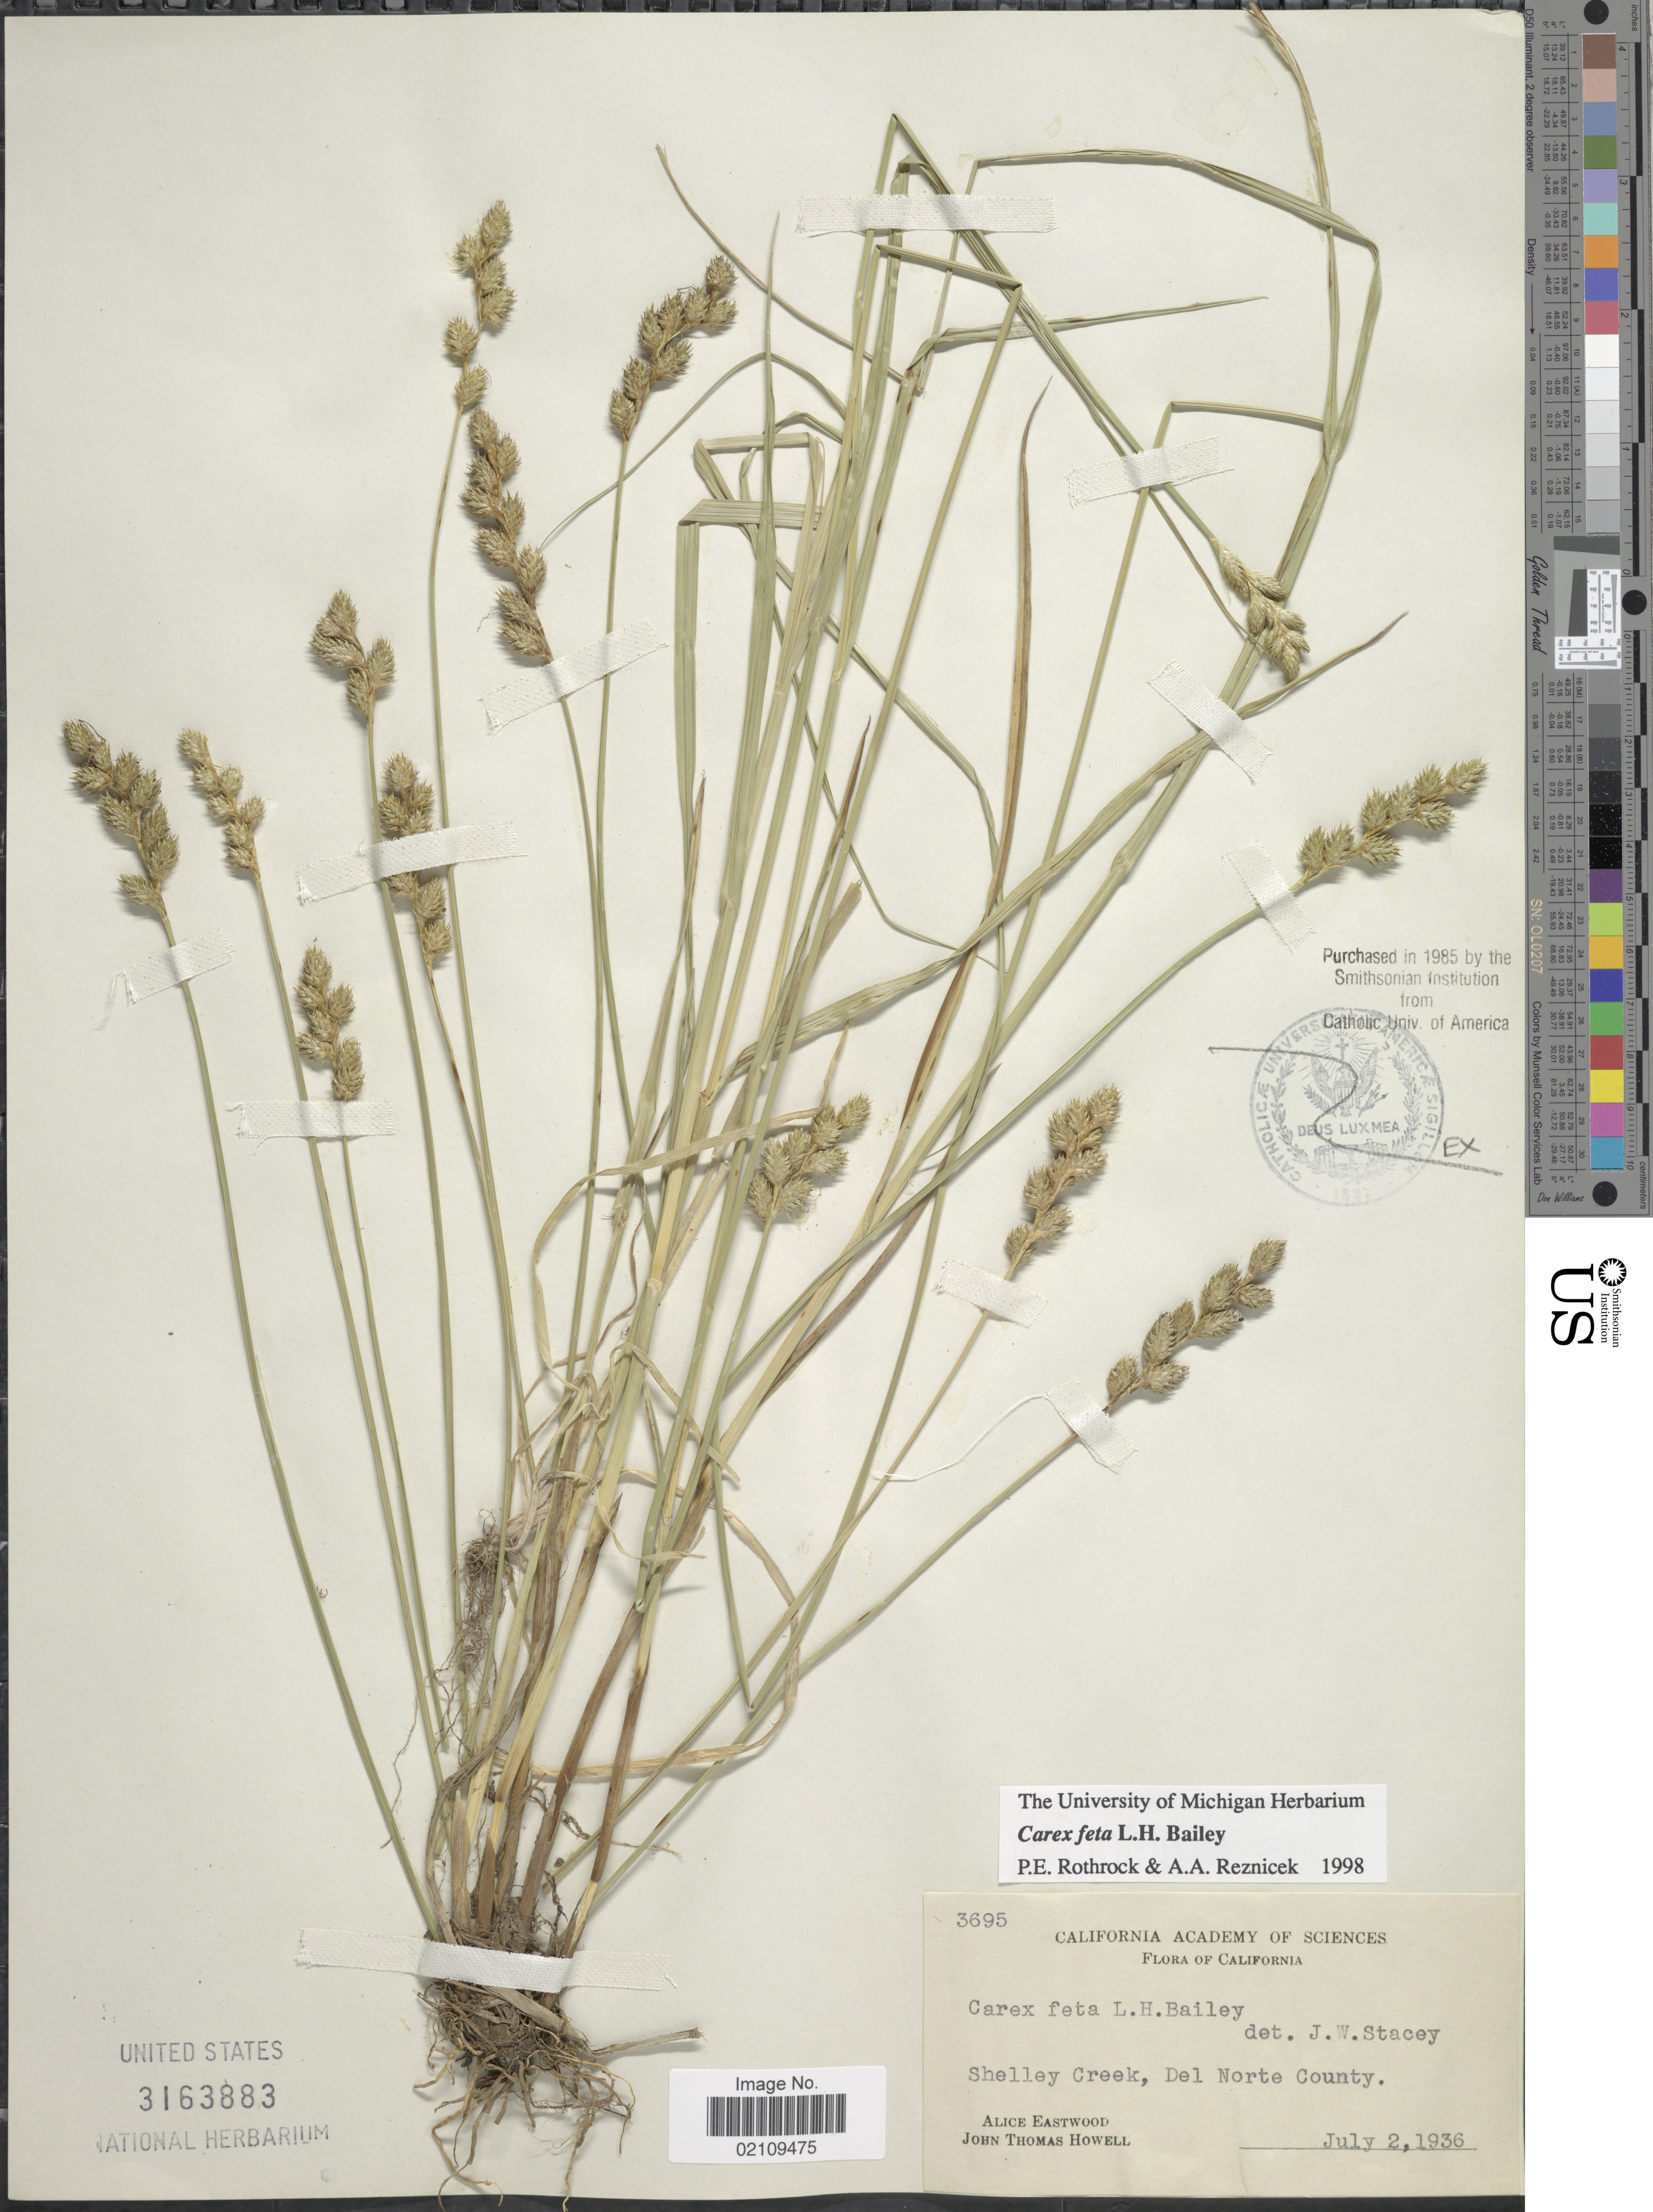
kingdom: Plantae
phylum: Tracheophyta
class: Liliopsida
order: Poales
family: Cyperaceae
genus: Carex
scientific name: Carex feta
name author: L.H. Bailey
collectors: A. Eastwood & J. T. Howell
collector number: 3695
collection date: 1936-07-02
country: United States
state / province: California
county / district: Del Norte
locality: Shelley Creek, Del Norte County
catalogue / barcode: US 3163883